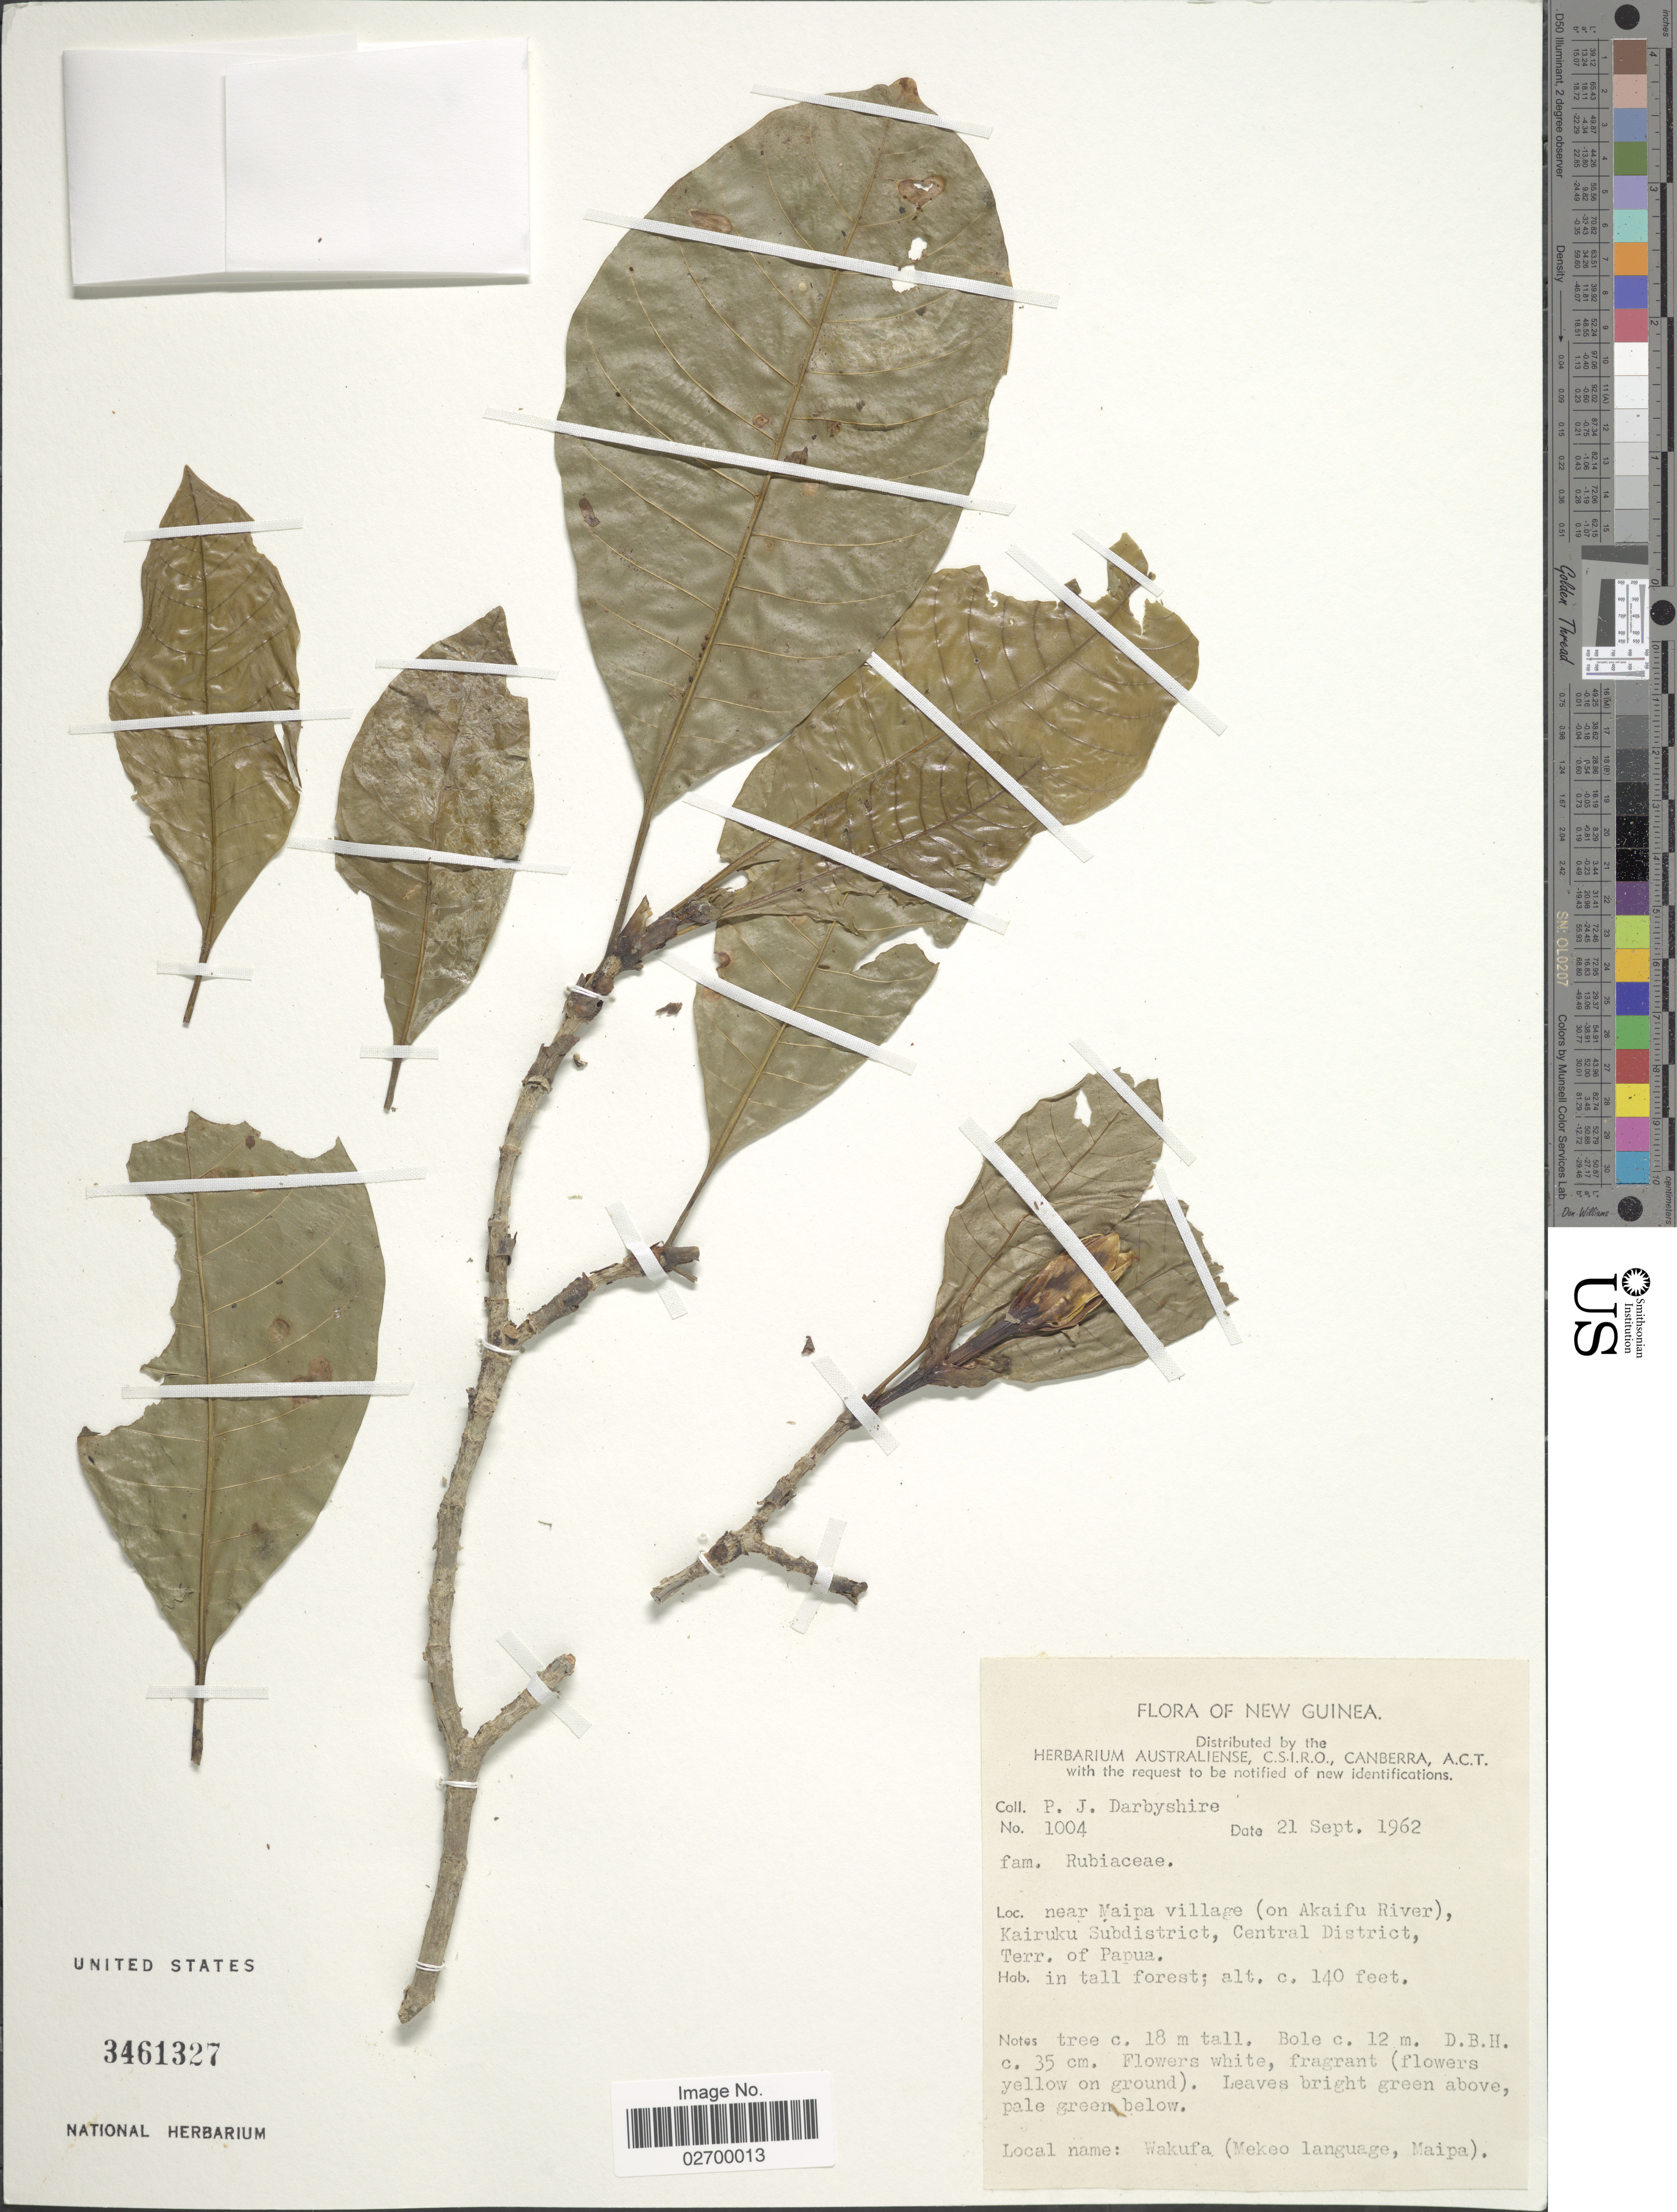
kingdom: Plantae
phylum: Tracheophyta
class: Magnoliopsida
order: Gentianales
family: Rubiaceae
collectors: P. Darbyshire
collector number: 1004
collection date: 1962-09-21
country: Papua New Guinea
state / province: Central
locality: New Guinea. Near Maipa village (on Akaifu River) Kairuku Subdistrict. Terr. of Papua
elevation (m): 43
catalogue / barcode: US 3461327